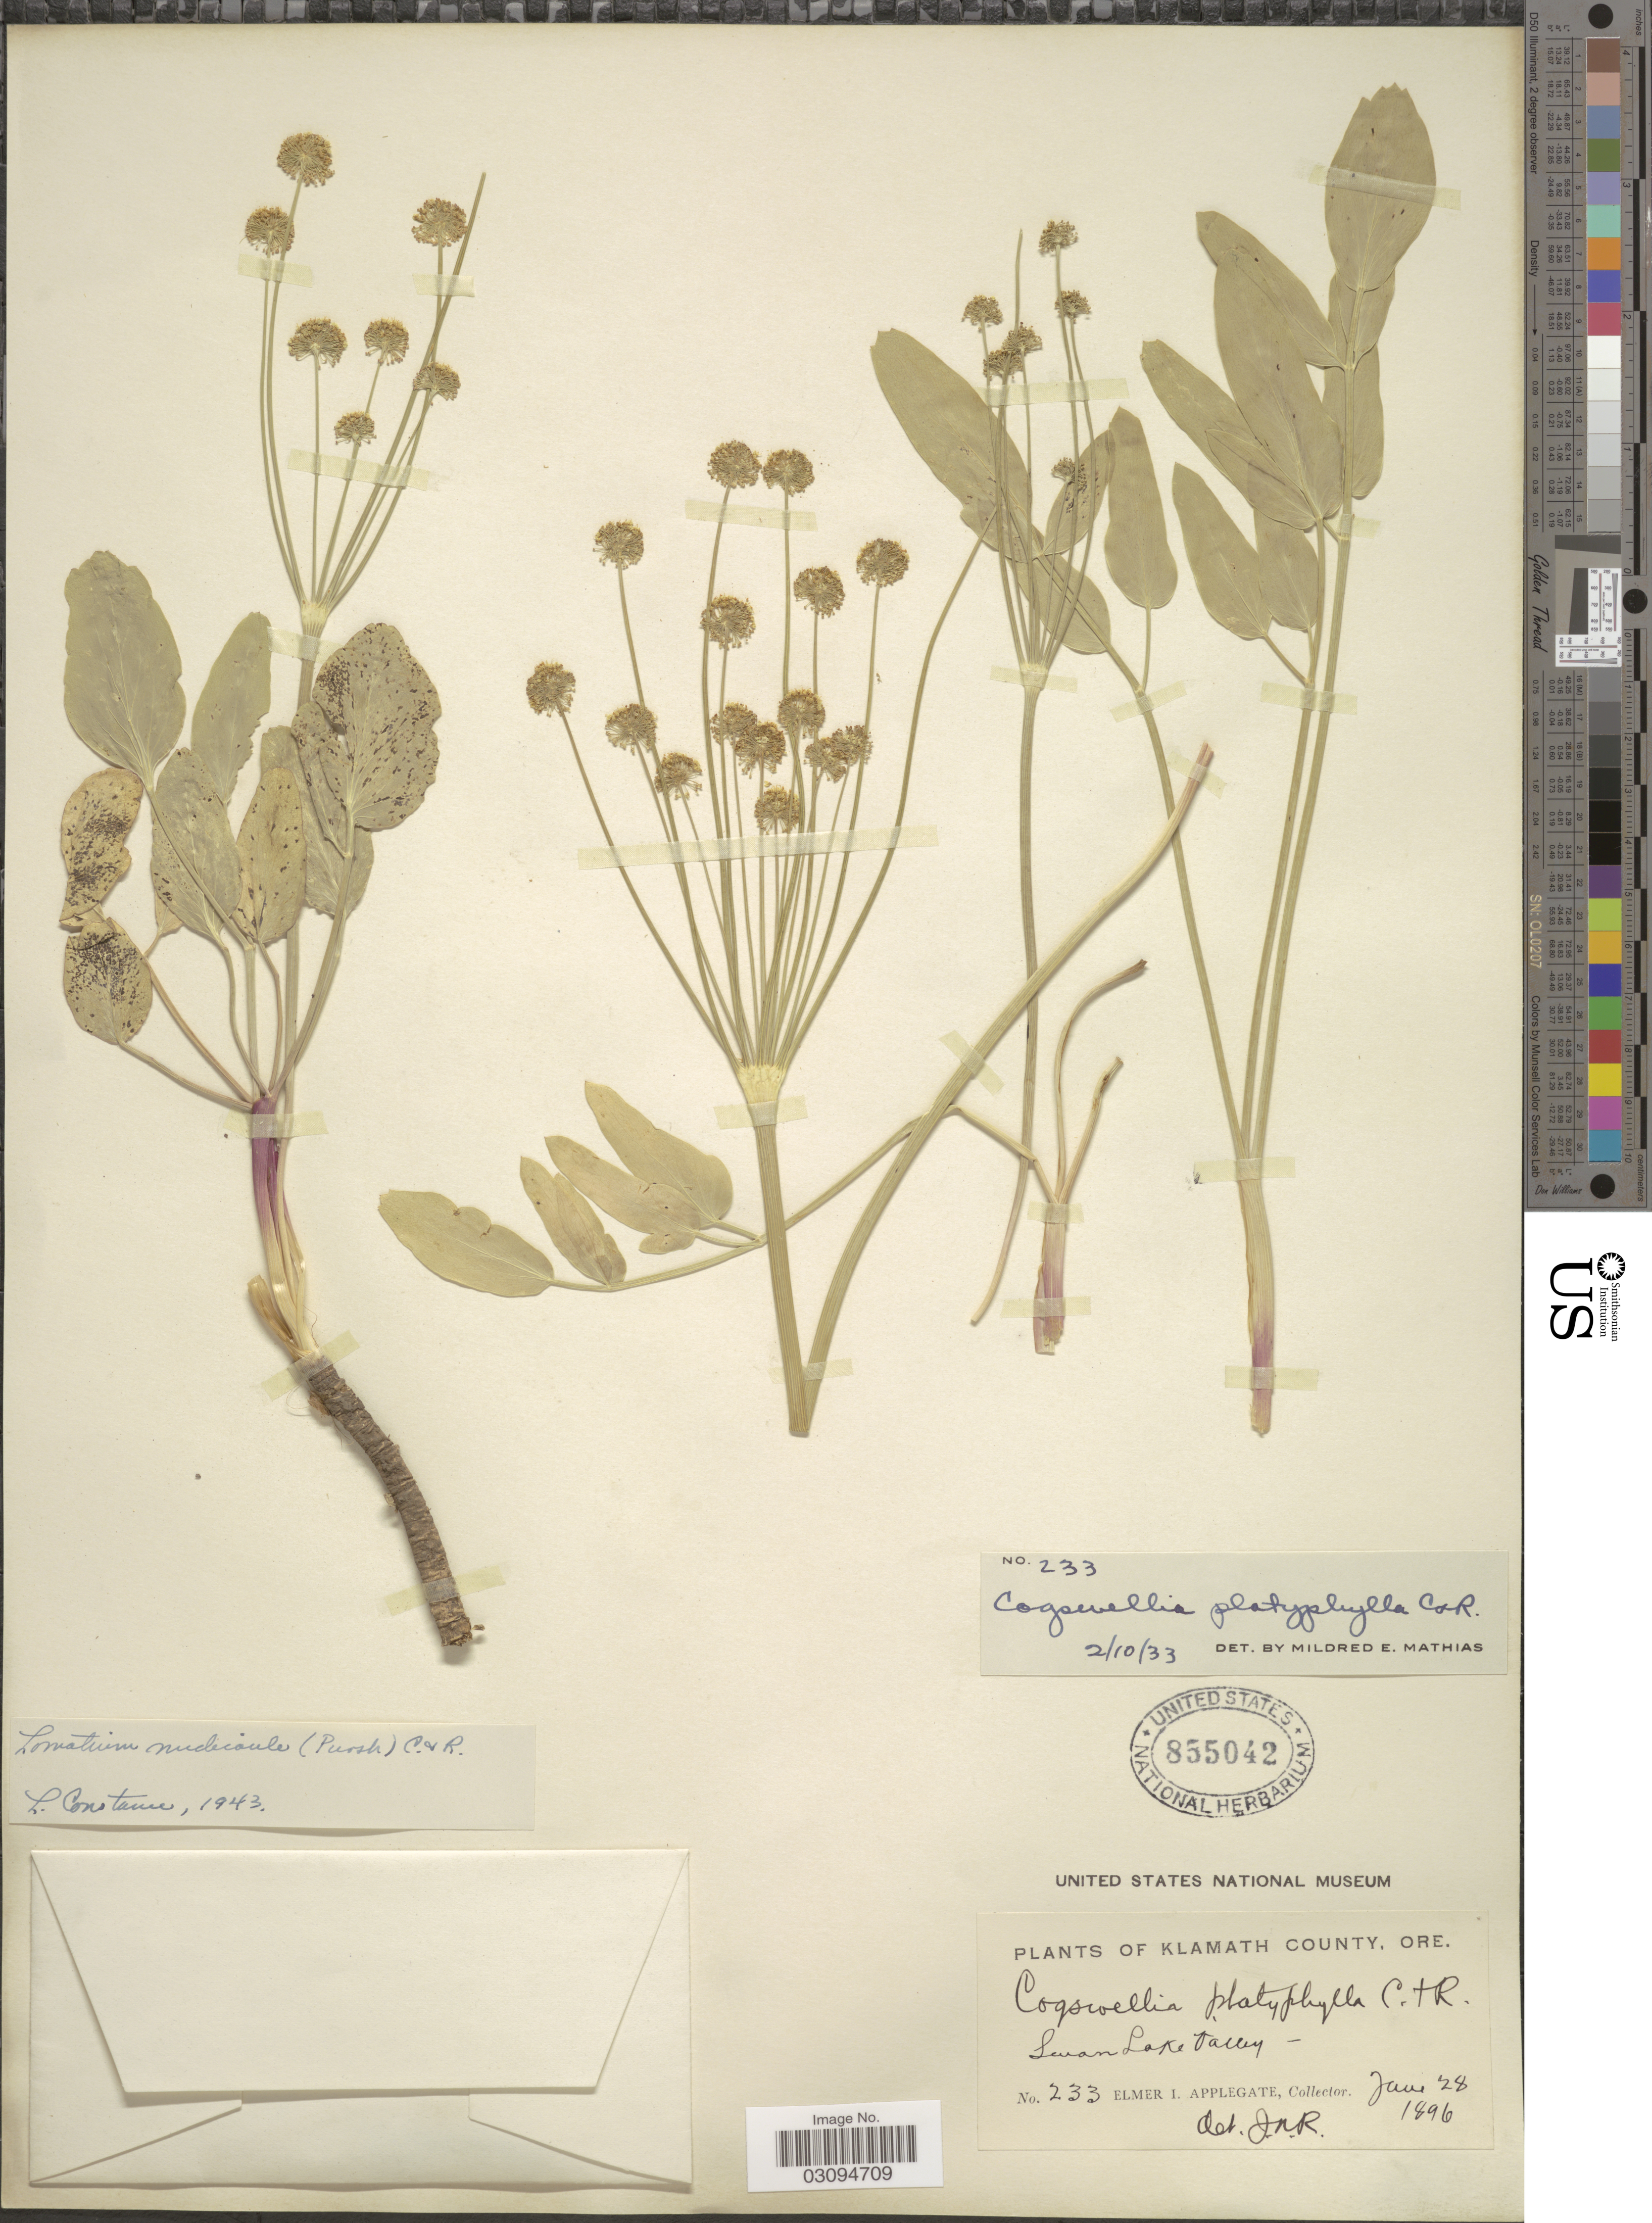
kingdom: Plantae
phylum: Tracheophyta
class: Magnoliopsida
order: Apiales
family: Apiaceae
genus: Lomatium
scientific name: Lomatium nudicaule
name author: (Pursh) J.M. Coult. & Rose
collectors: E. I. Applegate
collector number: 233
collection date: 1896-06-28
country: United States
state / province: Oregon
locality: Klamath County. Swan Lake Valley.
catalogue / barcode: US 855042